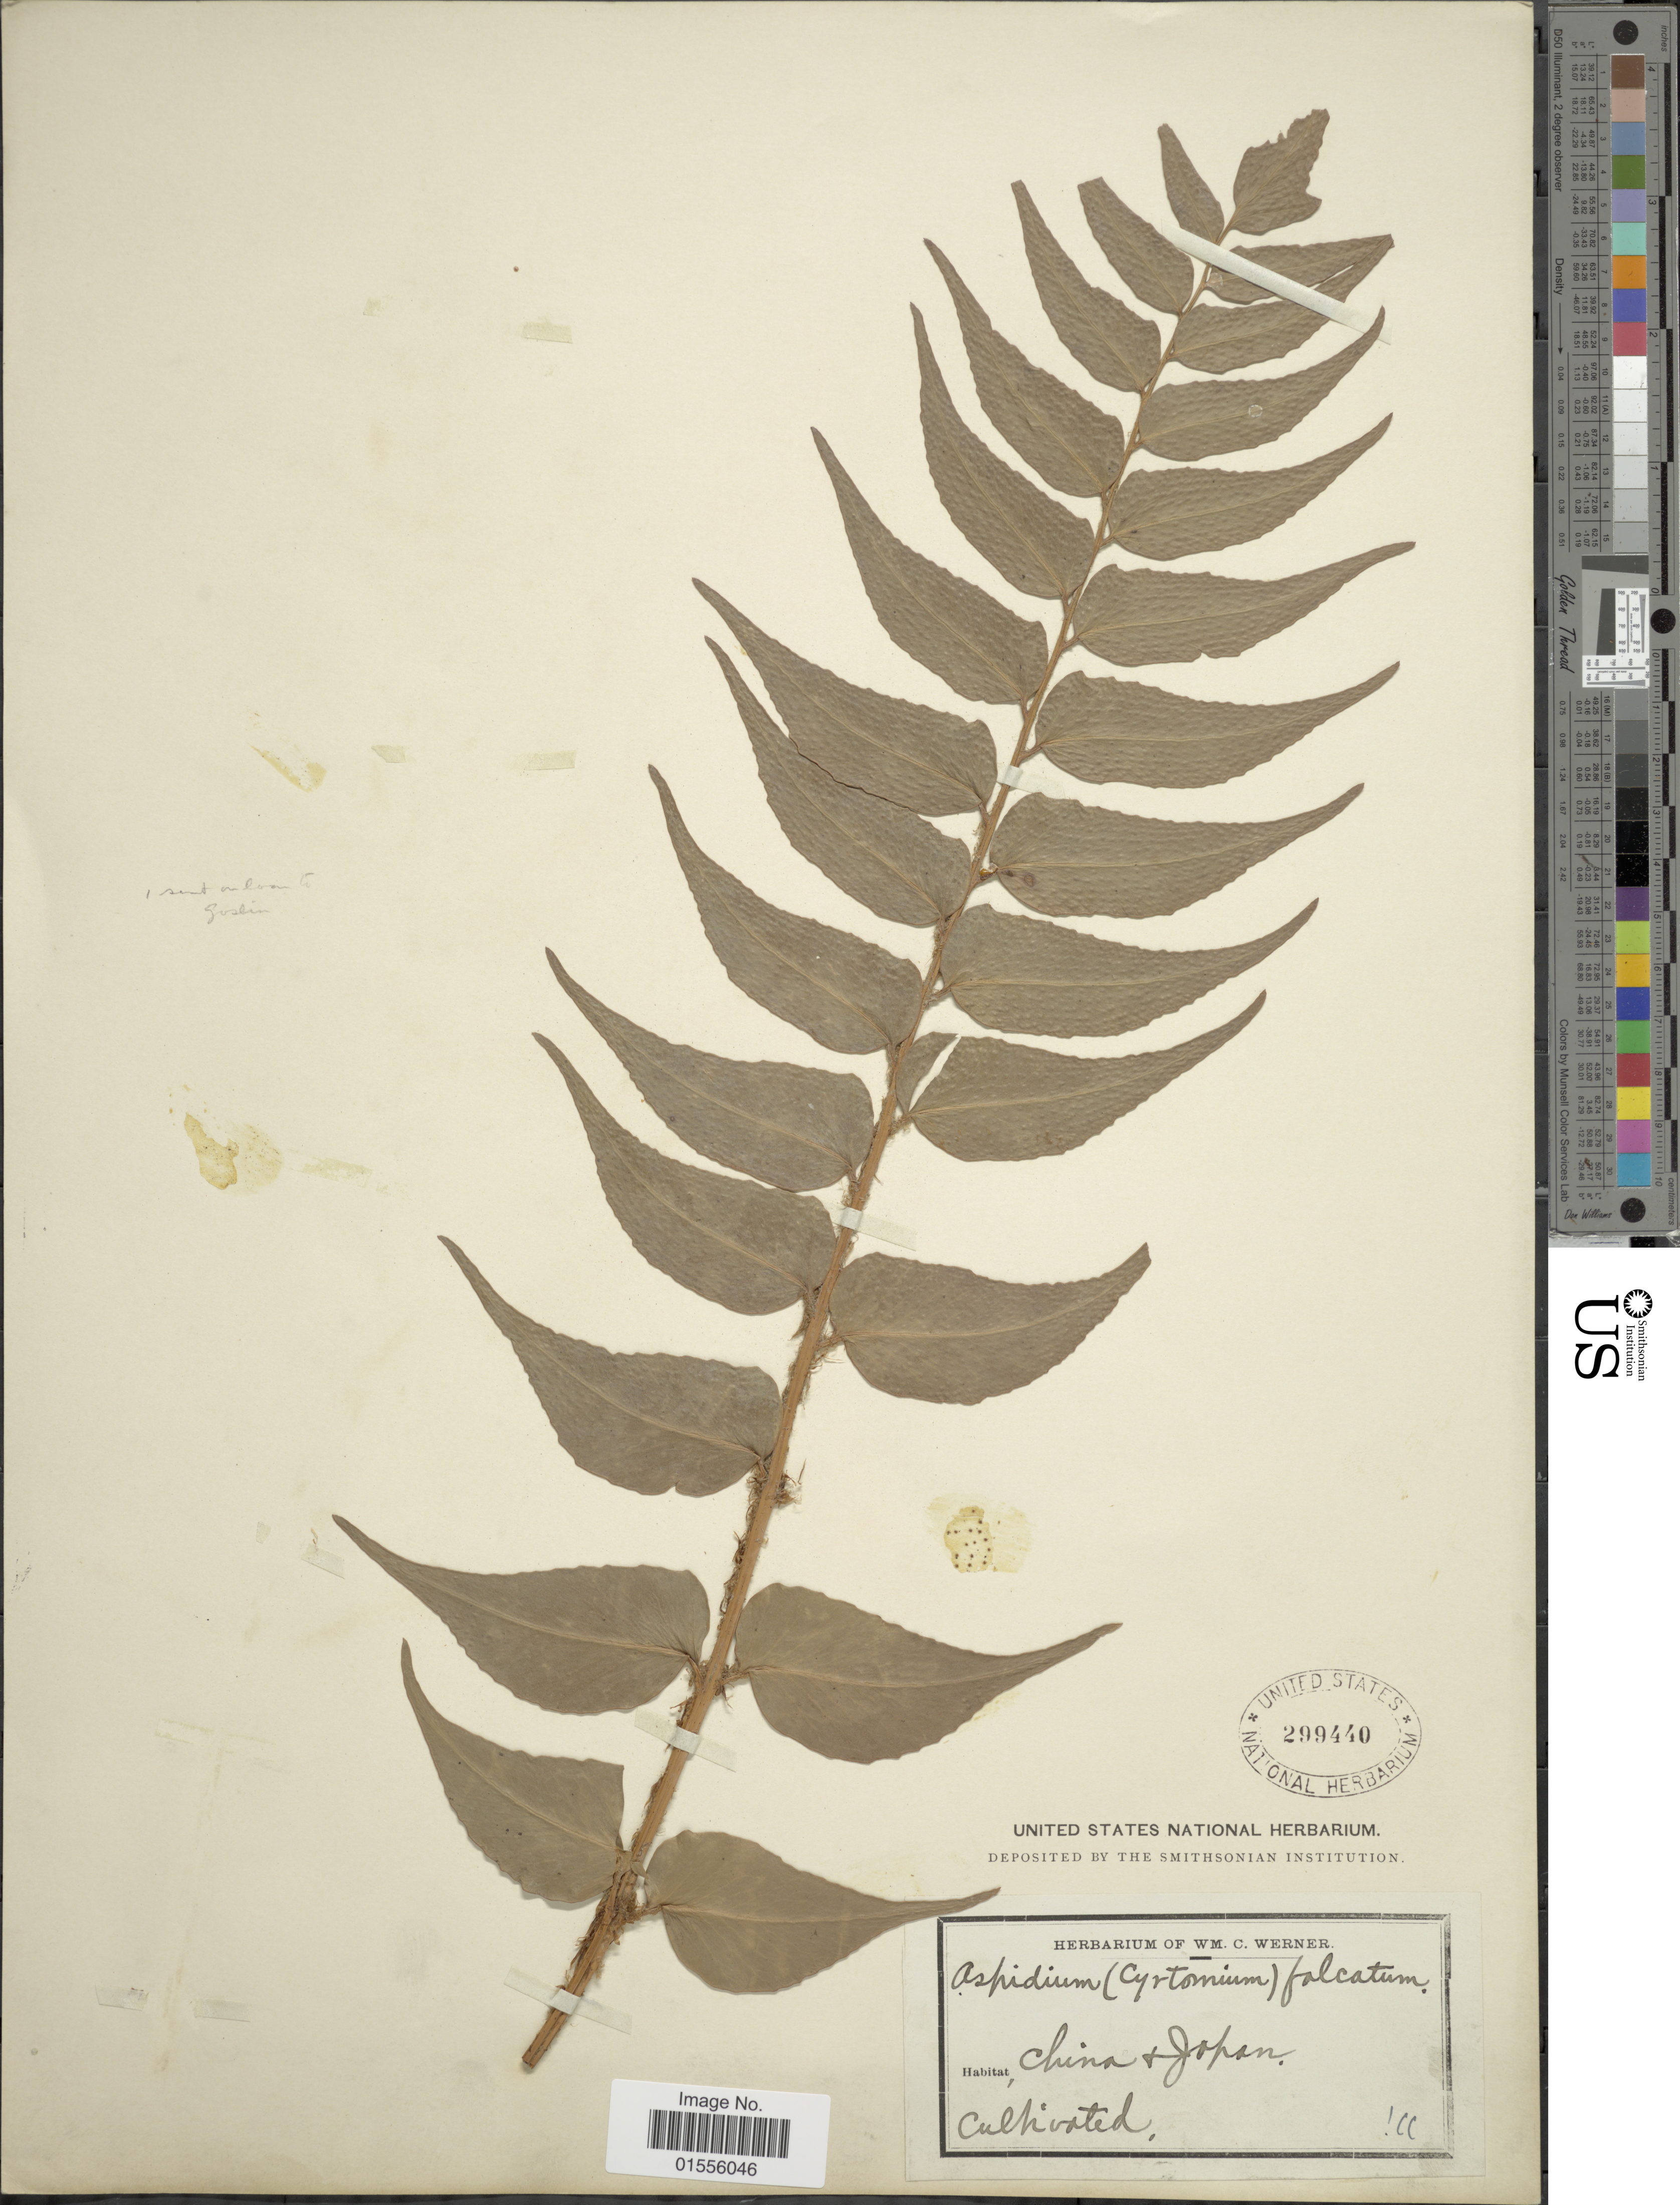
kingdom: Plantae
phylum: Tracheophyta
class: Polypodiopsida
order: Polypodiales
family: Dryopteridaceae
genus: Cyrtomium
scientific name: Cyrtomium falcatum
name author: (L. f.) C. Presl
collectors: ex herb. Wm. C. Werner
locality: China + Japan cultivated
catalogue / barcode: US 299440